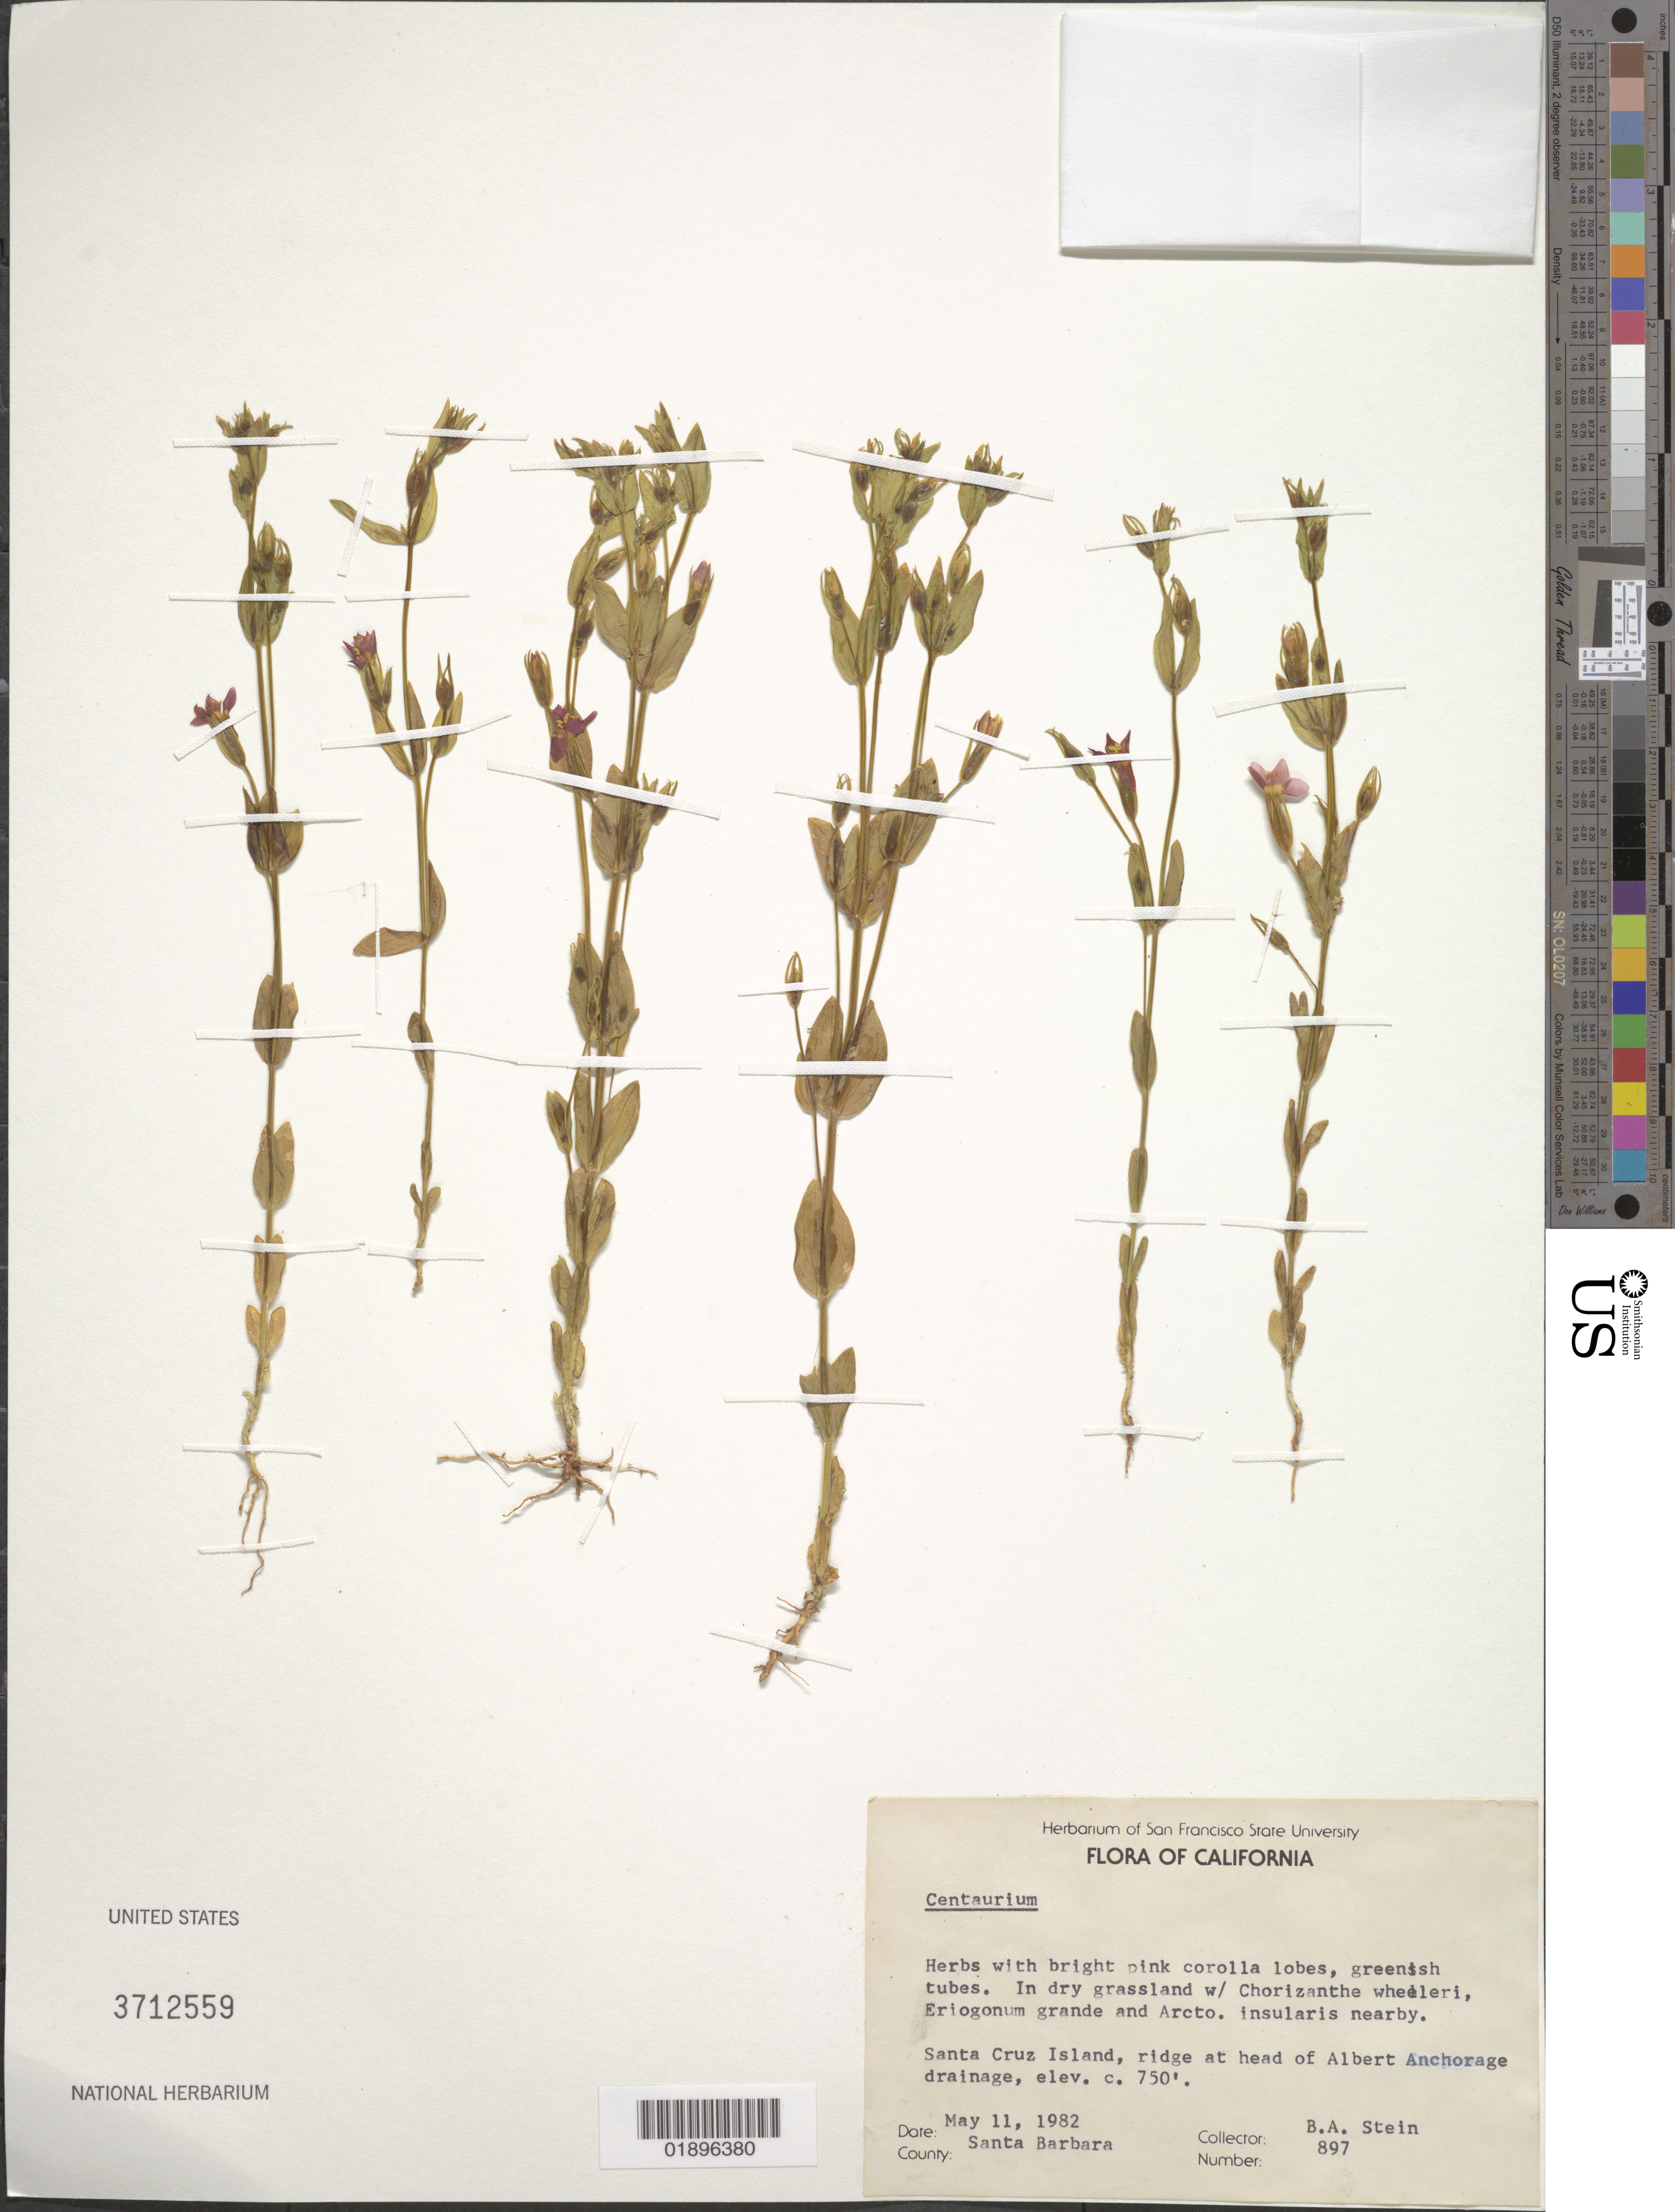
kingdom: Plantae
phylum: Tracheophyta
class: Magnoliopsida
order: Gentianales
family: Gentianaceae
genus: Centaurium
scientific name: Centaurium sp.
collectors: B. A. Stein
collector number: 897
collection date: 1982-05-11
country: United States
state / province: California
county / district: Santa Barbara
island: Santa Cruz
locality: Ridge at head of Albert Anchorage Drainage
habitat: Dry grassland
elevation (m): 229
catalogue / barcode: US 3712559